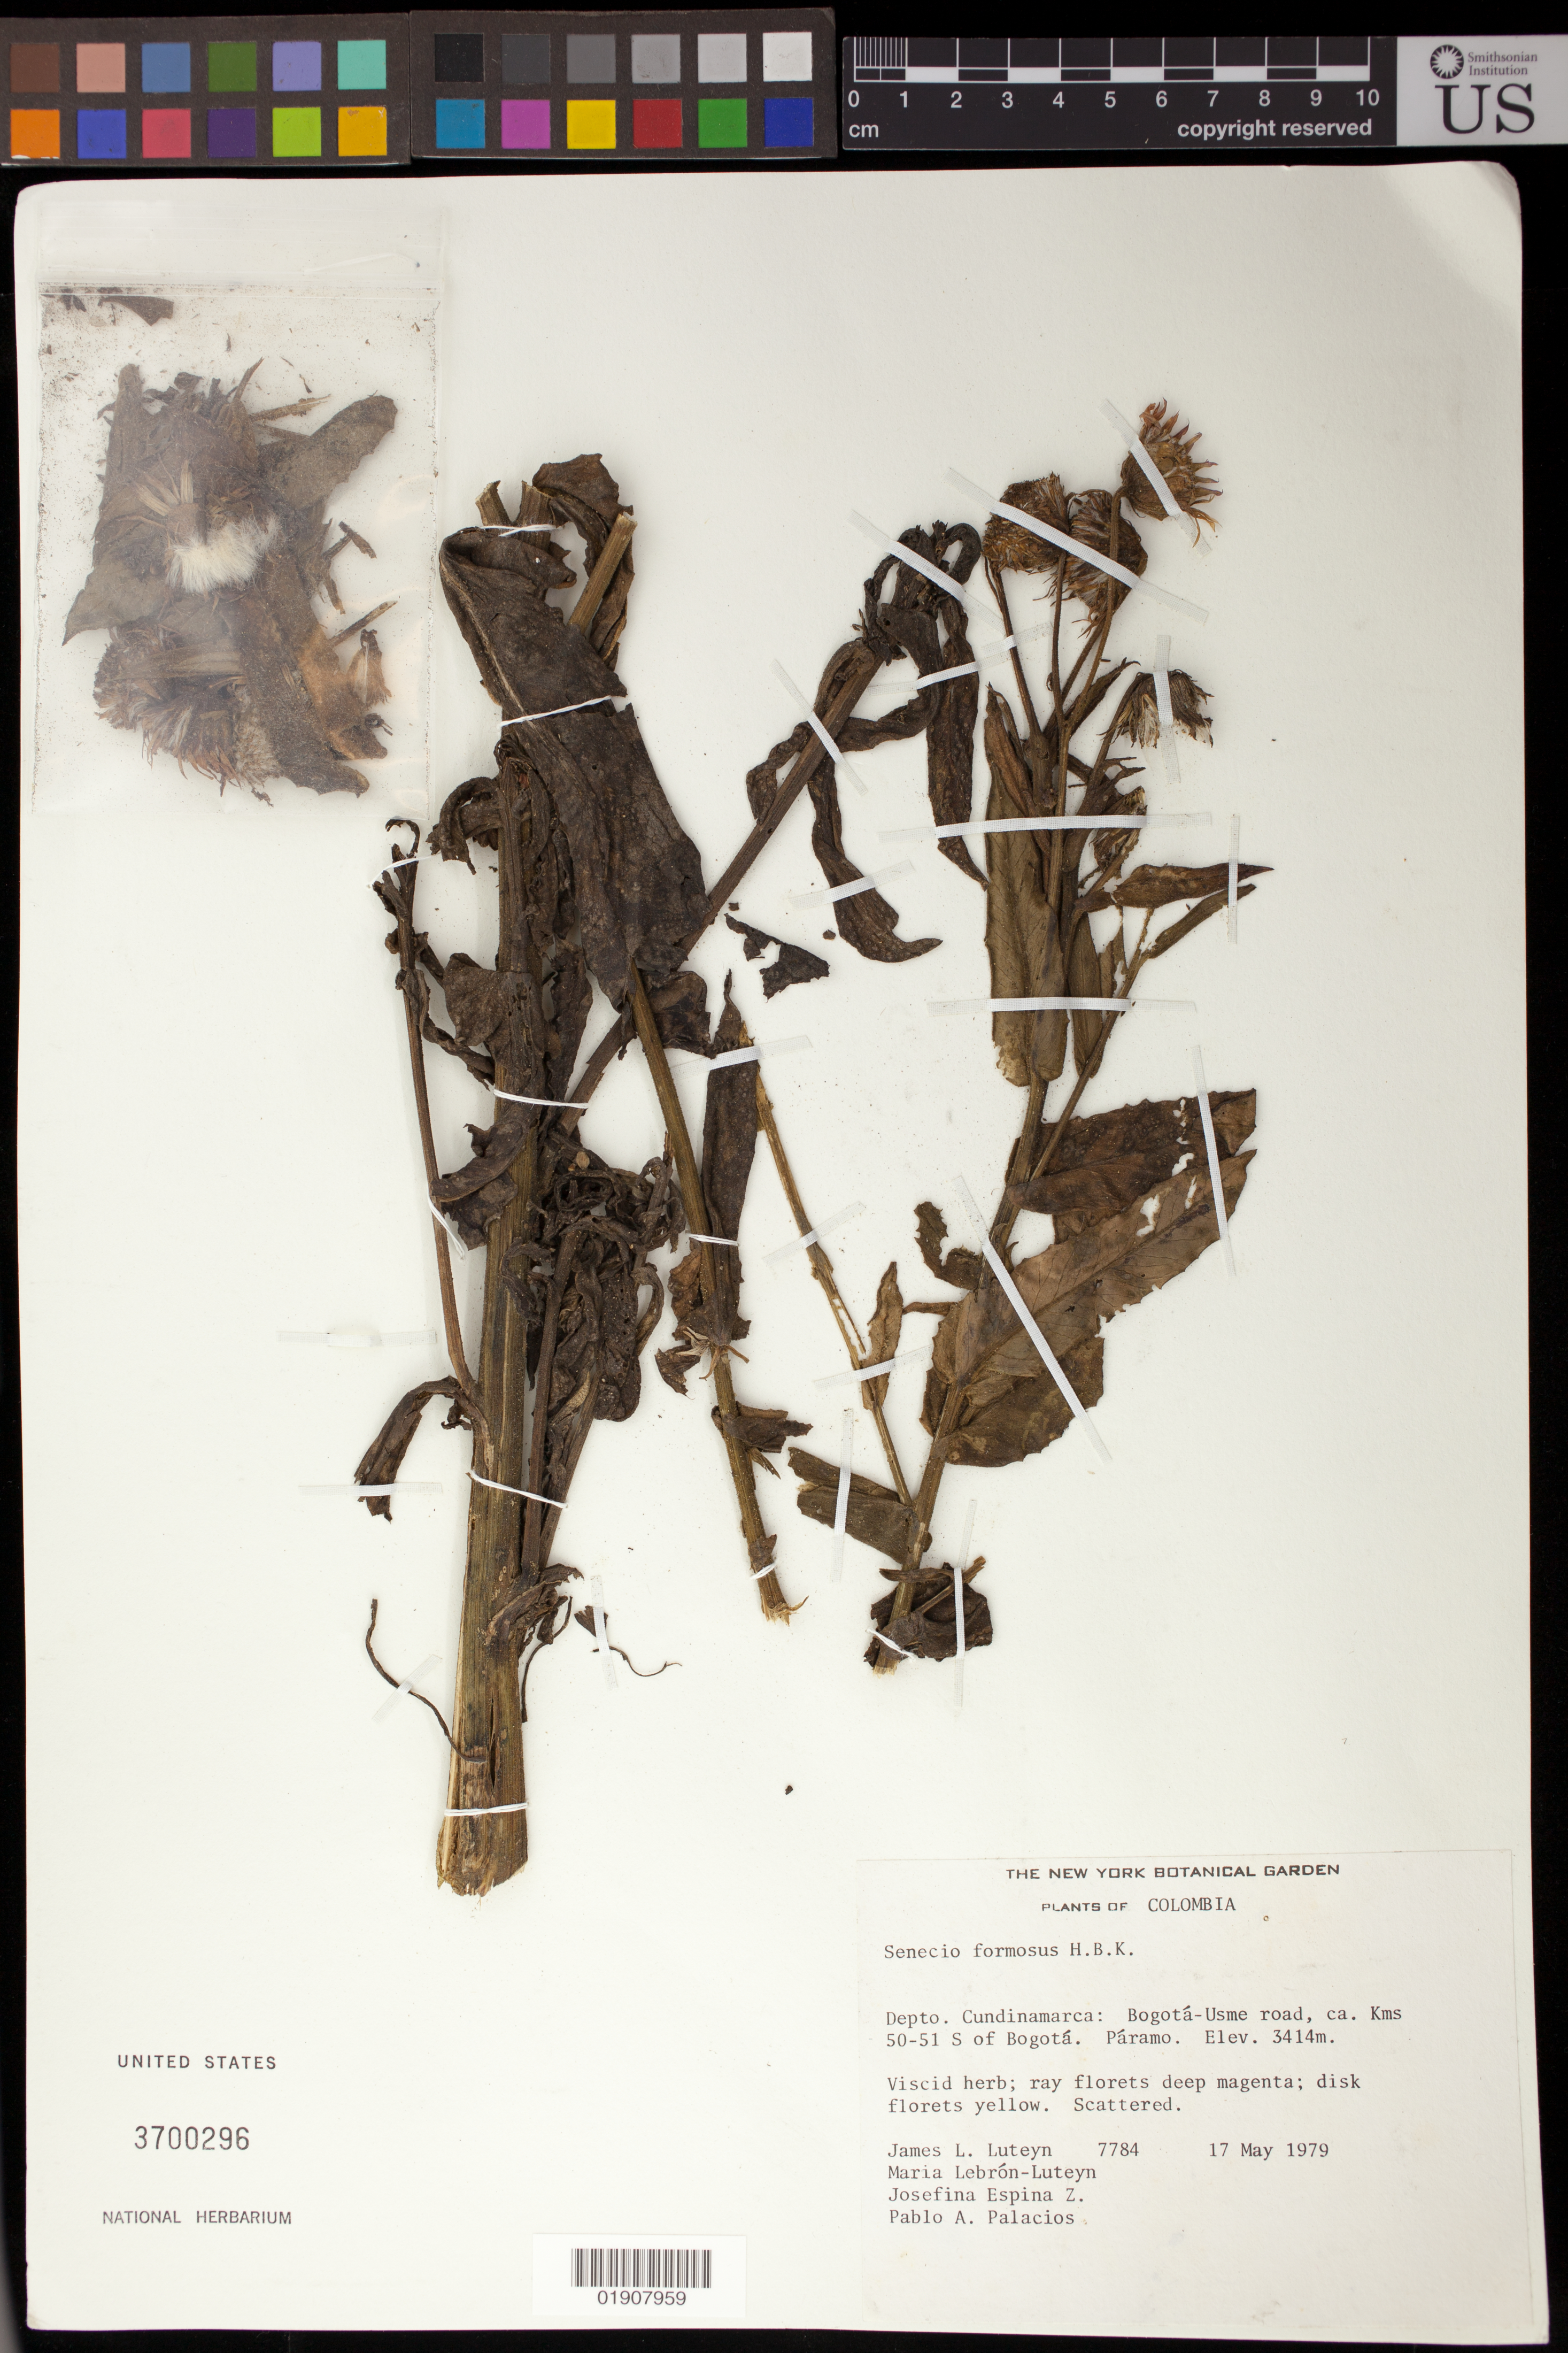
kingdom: Plantae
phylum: Tracheophyta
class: Magnoliopsida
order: Asterales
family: Asteraceae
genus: Senecio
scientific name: Senecio wedglacialis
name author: Cuatrec.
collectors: J. L. Luteyn, M. L. Lebrón-Luteyn, J. Espina Z. & P. Palacios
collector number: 7784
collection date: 1979-05-17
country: Colombia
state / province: Cundinamarca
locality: Depto. Cundinamarca: Bogotá-Usme road, ca. Kms 50-51 S of Bogotá. Páramo.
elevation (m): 3414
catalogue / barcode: US 3700296